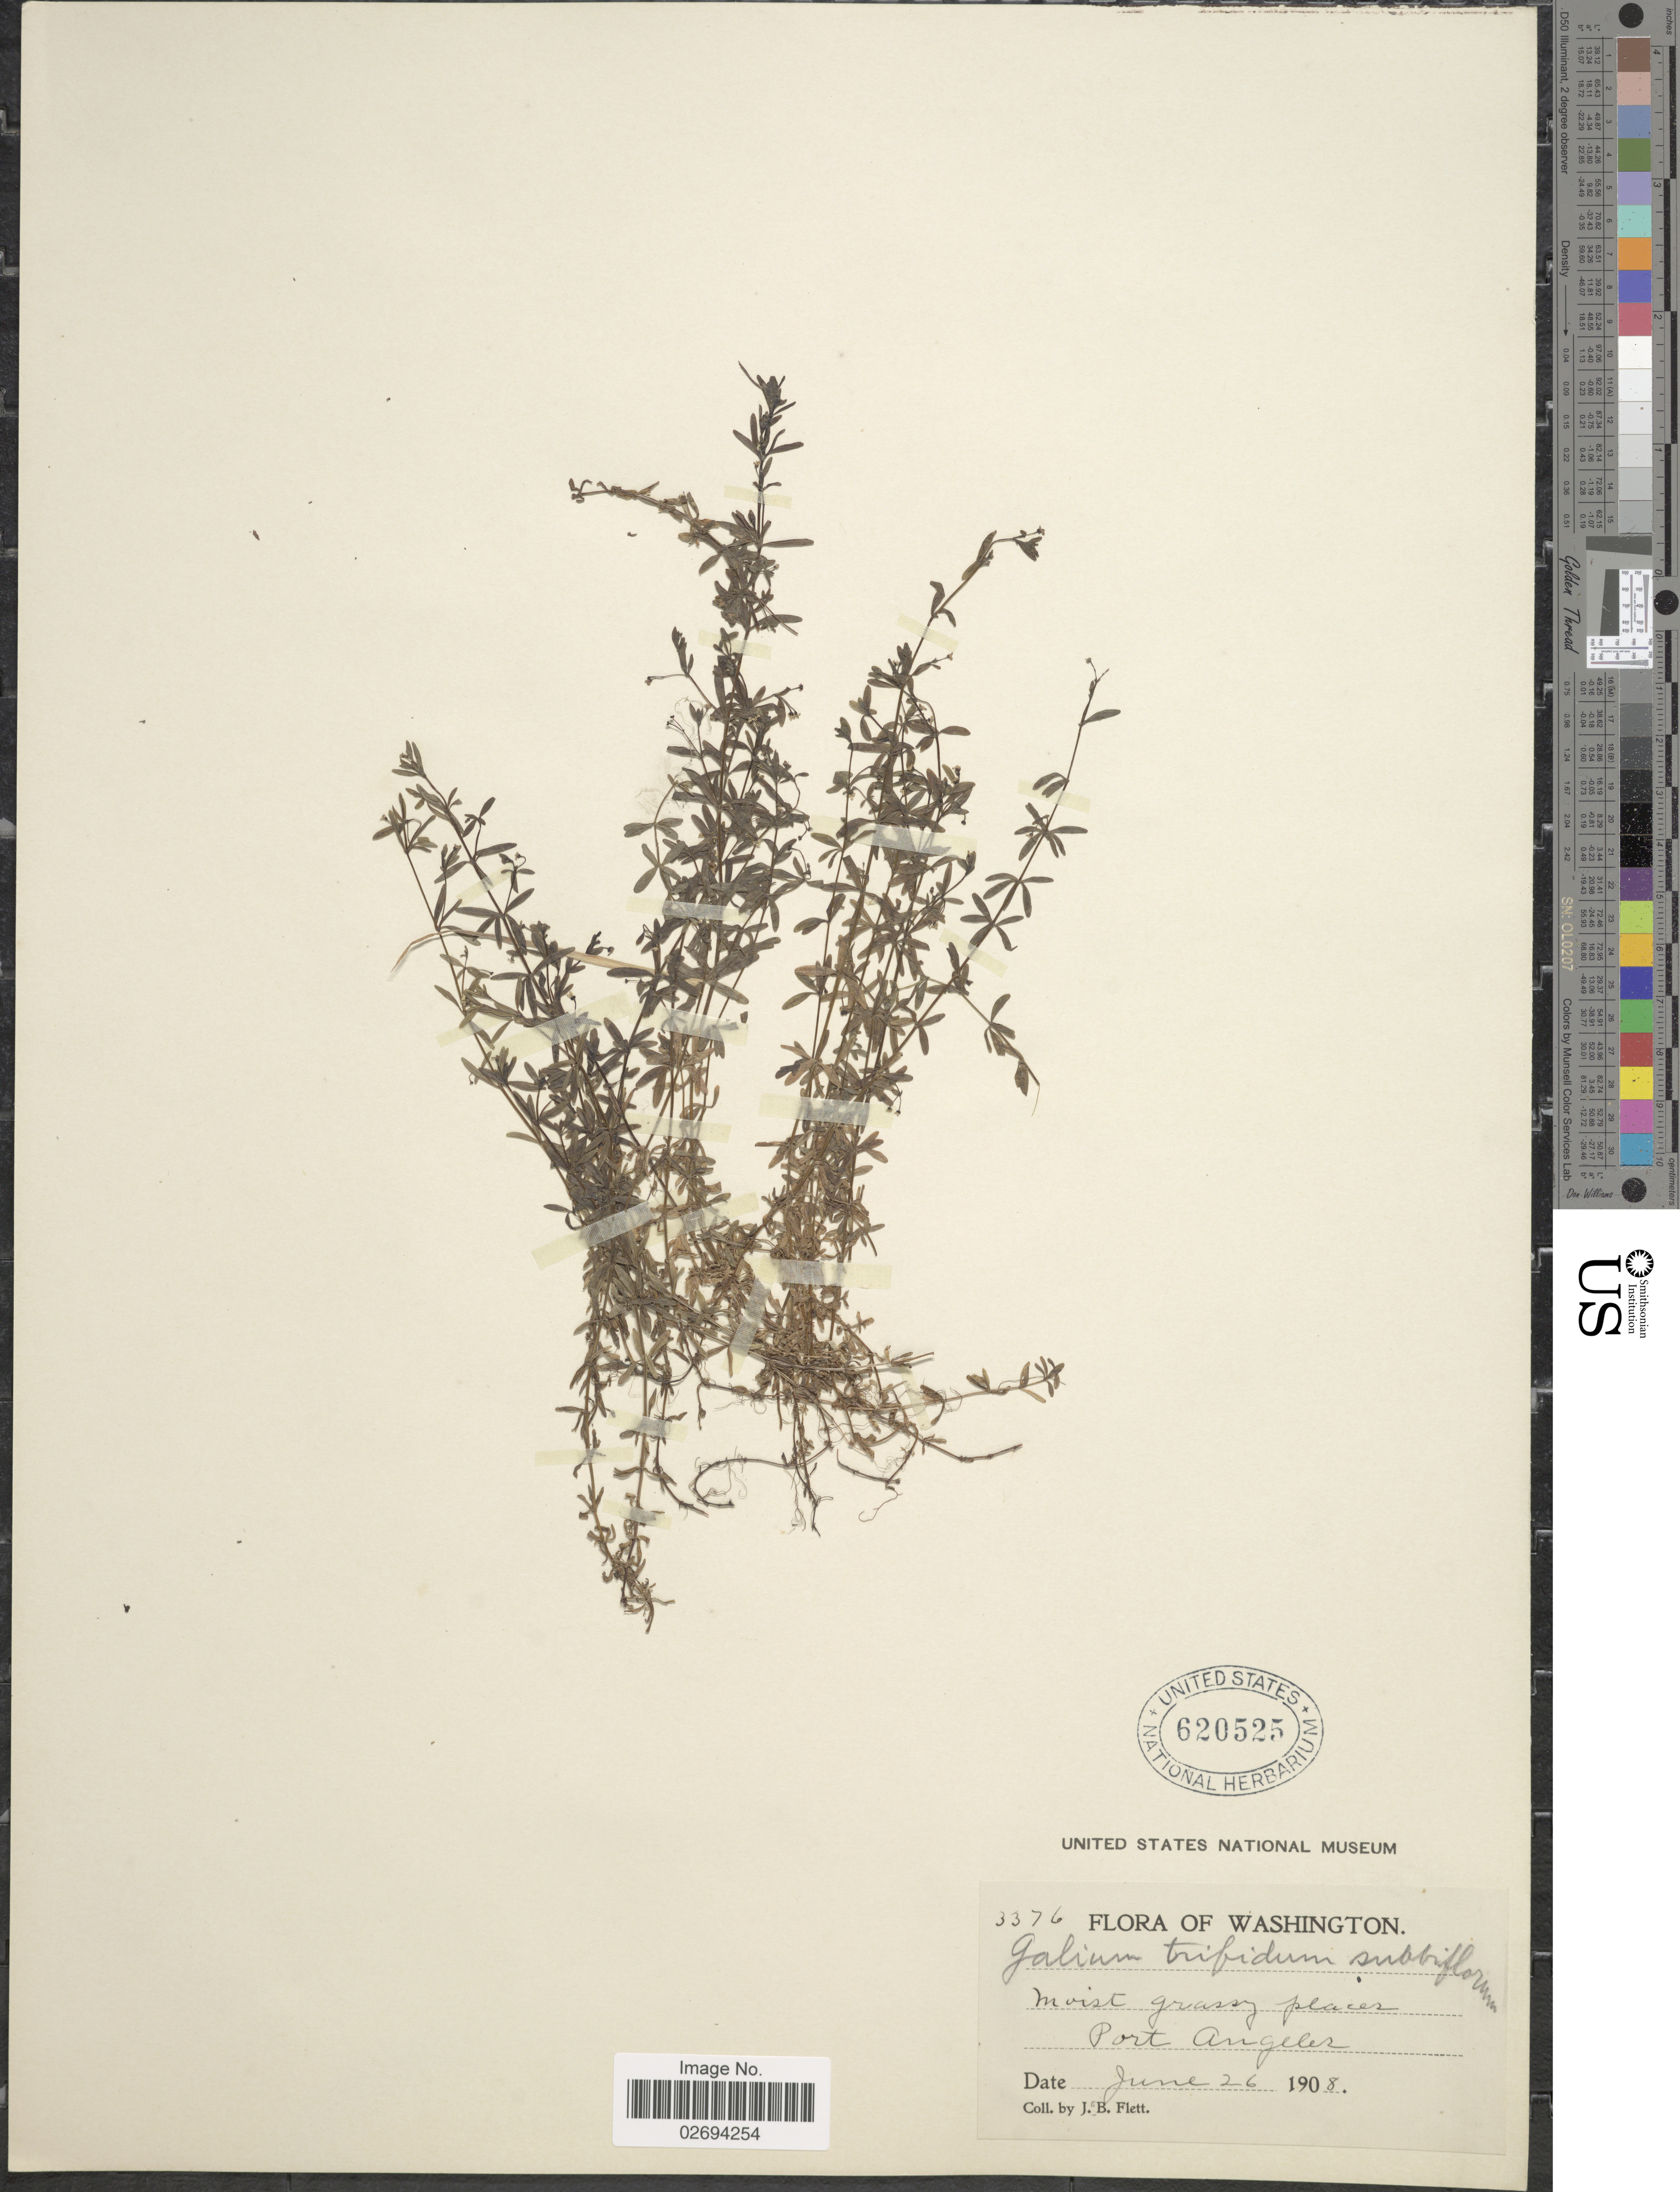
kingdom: Plantae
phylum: Tracheophyta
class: Magnoliopsida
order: Gentianales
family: Rubiaceae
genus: Galium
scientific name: Galium trifidum var. subbiflorum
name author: Wiegand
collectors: J. Flett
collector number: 3376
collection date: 1908-06-26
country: United States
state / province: Washington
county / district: Clallam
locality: Moist grassy places. Port Angeles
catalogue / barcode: US 620525